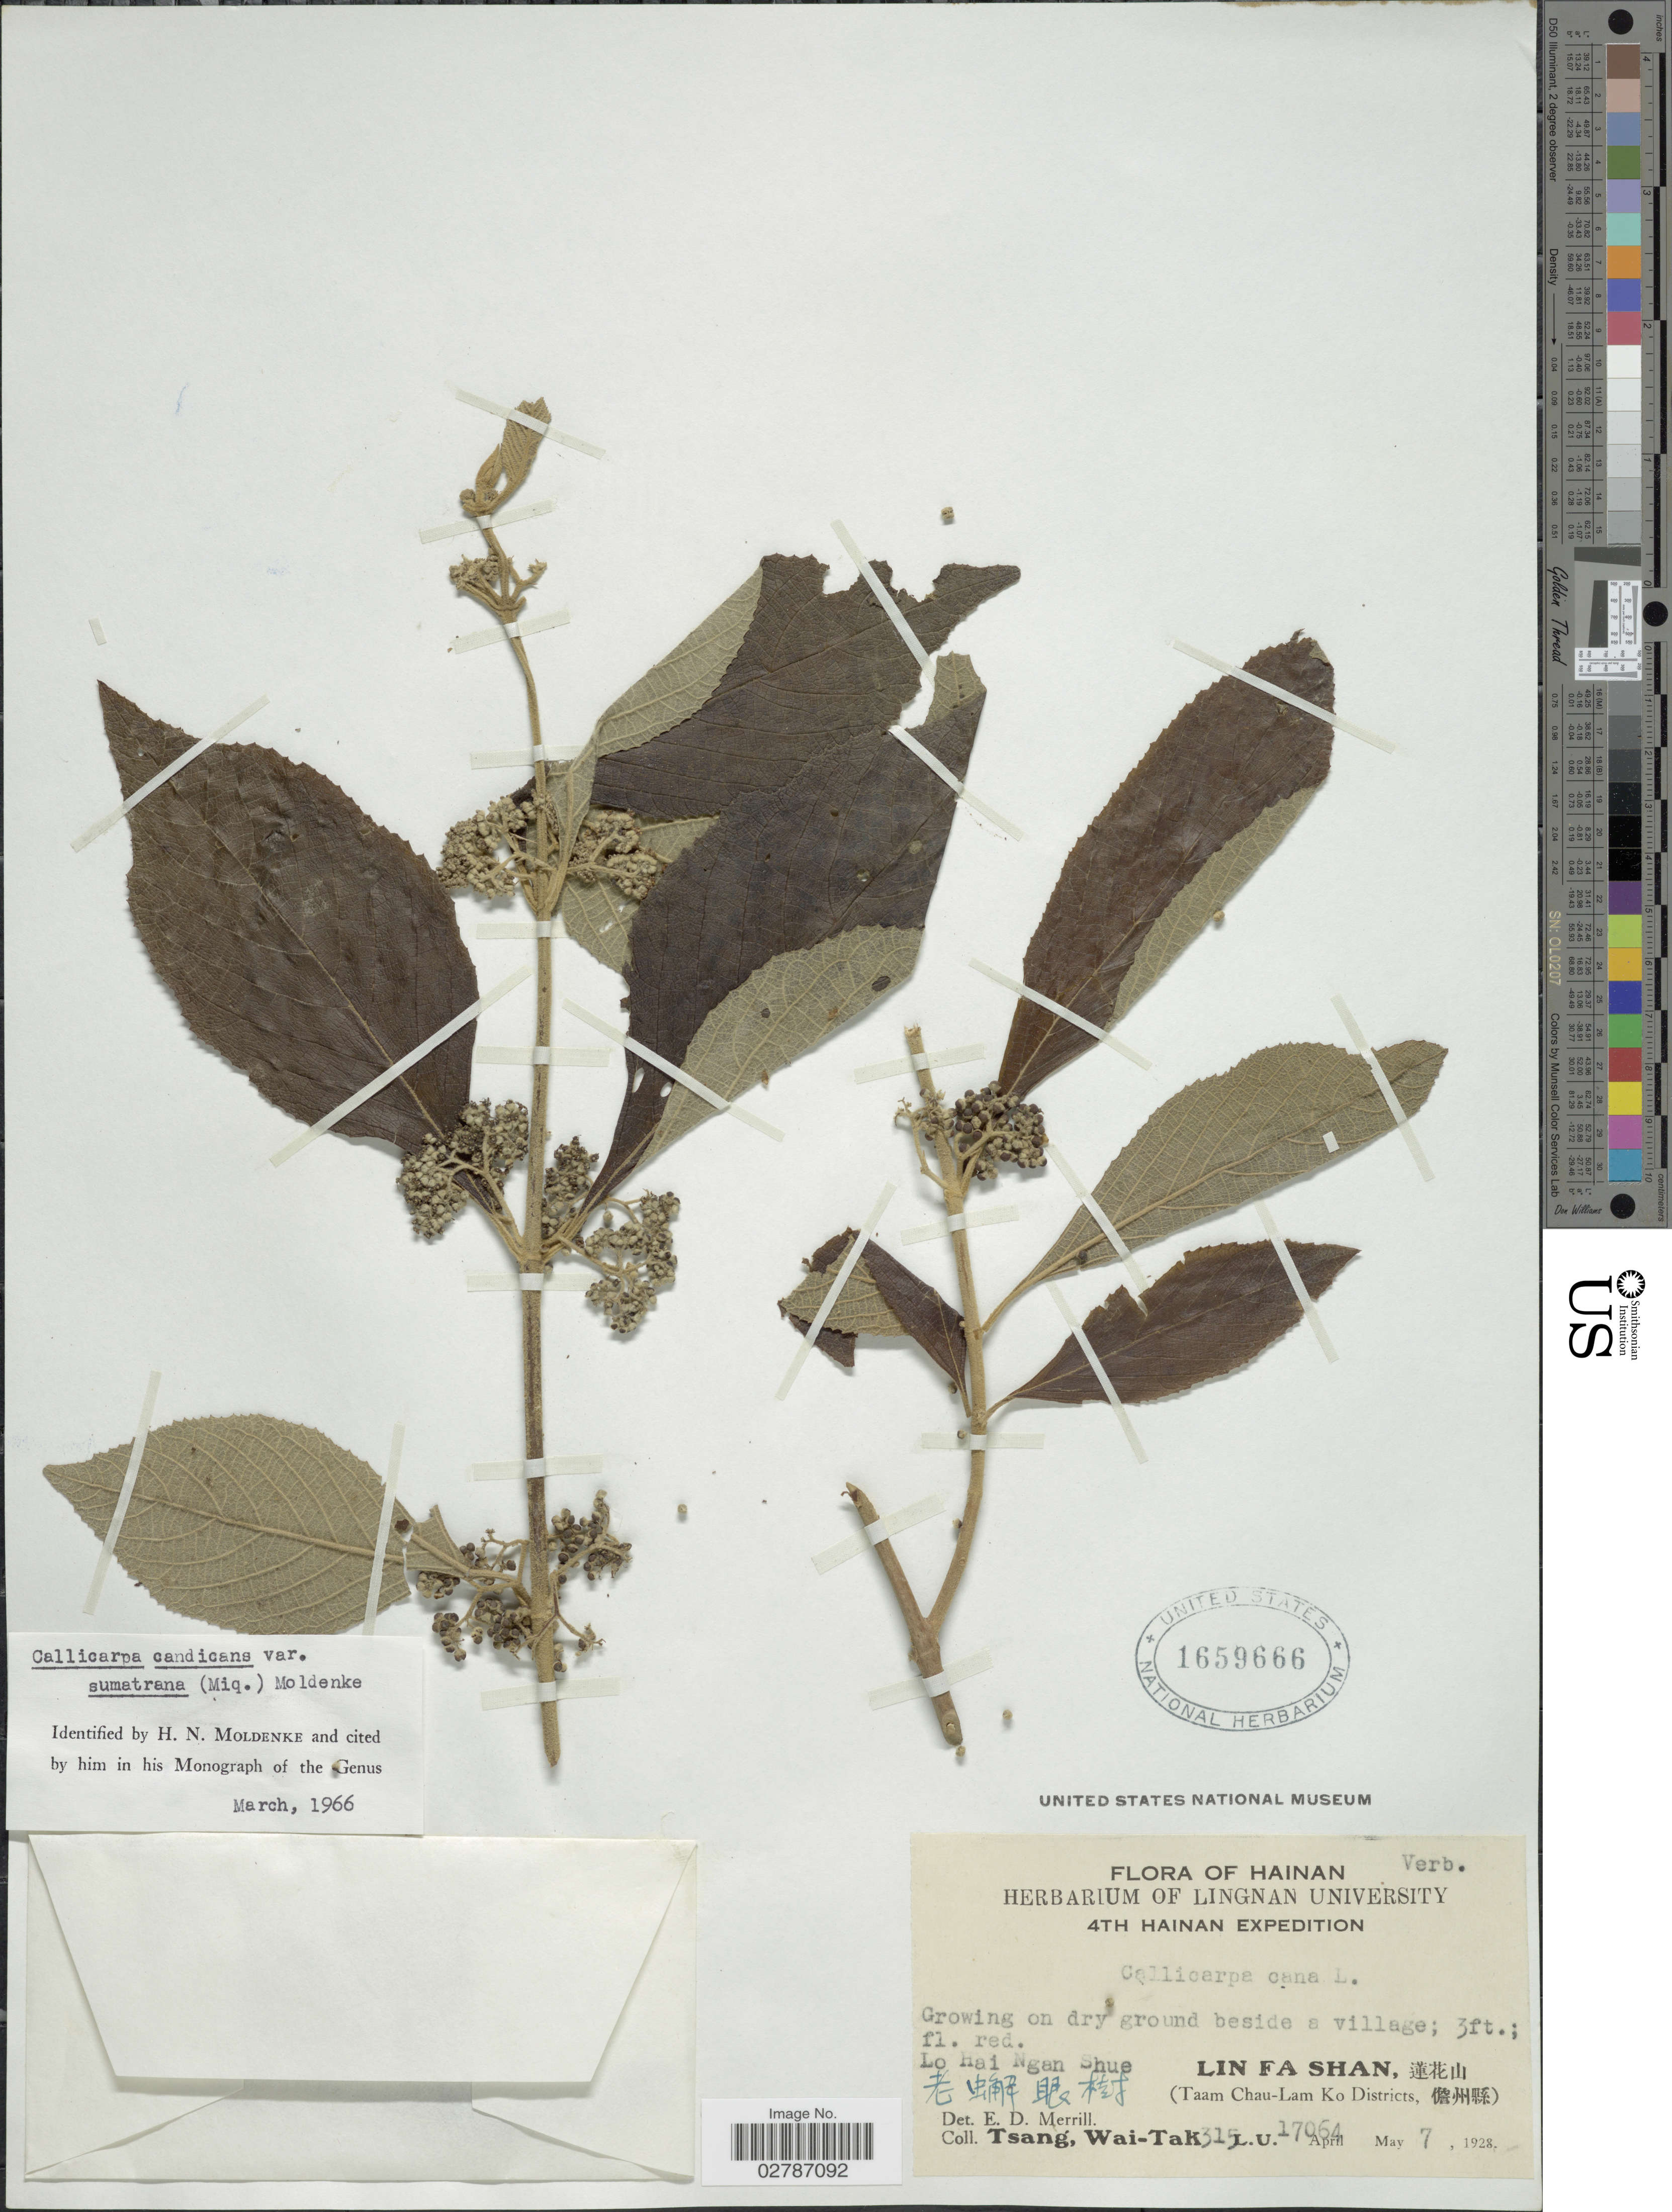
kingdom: Plantae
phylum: Tracheophyta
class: Magnoliopsida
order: Lamiales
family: Lamiaceae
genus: Callicarpa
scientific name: Callicarpa candicans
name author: (Burm. f.) Hochr.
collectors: W. T. Tsang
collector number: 315/17064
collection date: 1928-05-07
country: China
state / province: Hainan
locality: Lo Hai Ngan Shue. Lin Fa Shan (Taam Chau-Lam Ko Districts).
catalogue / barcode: US 1659666